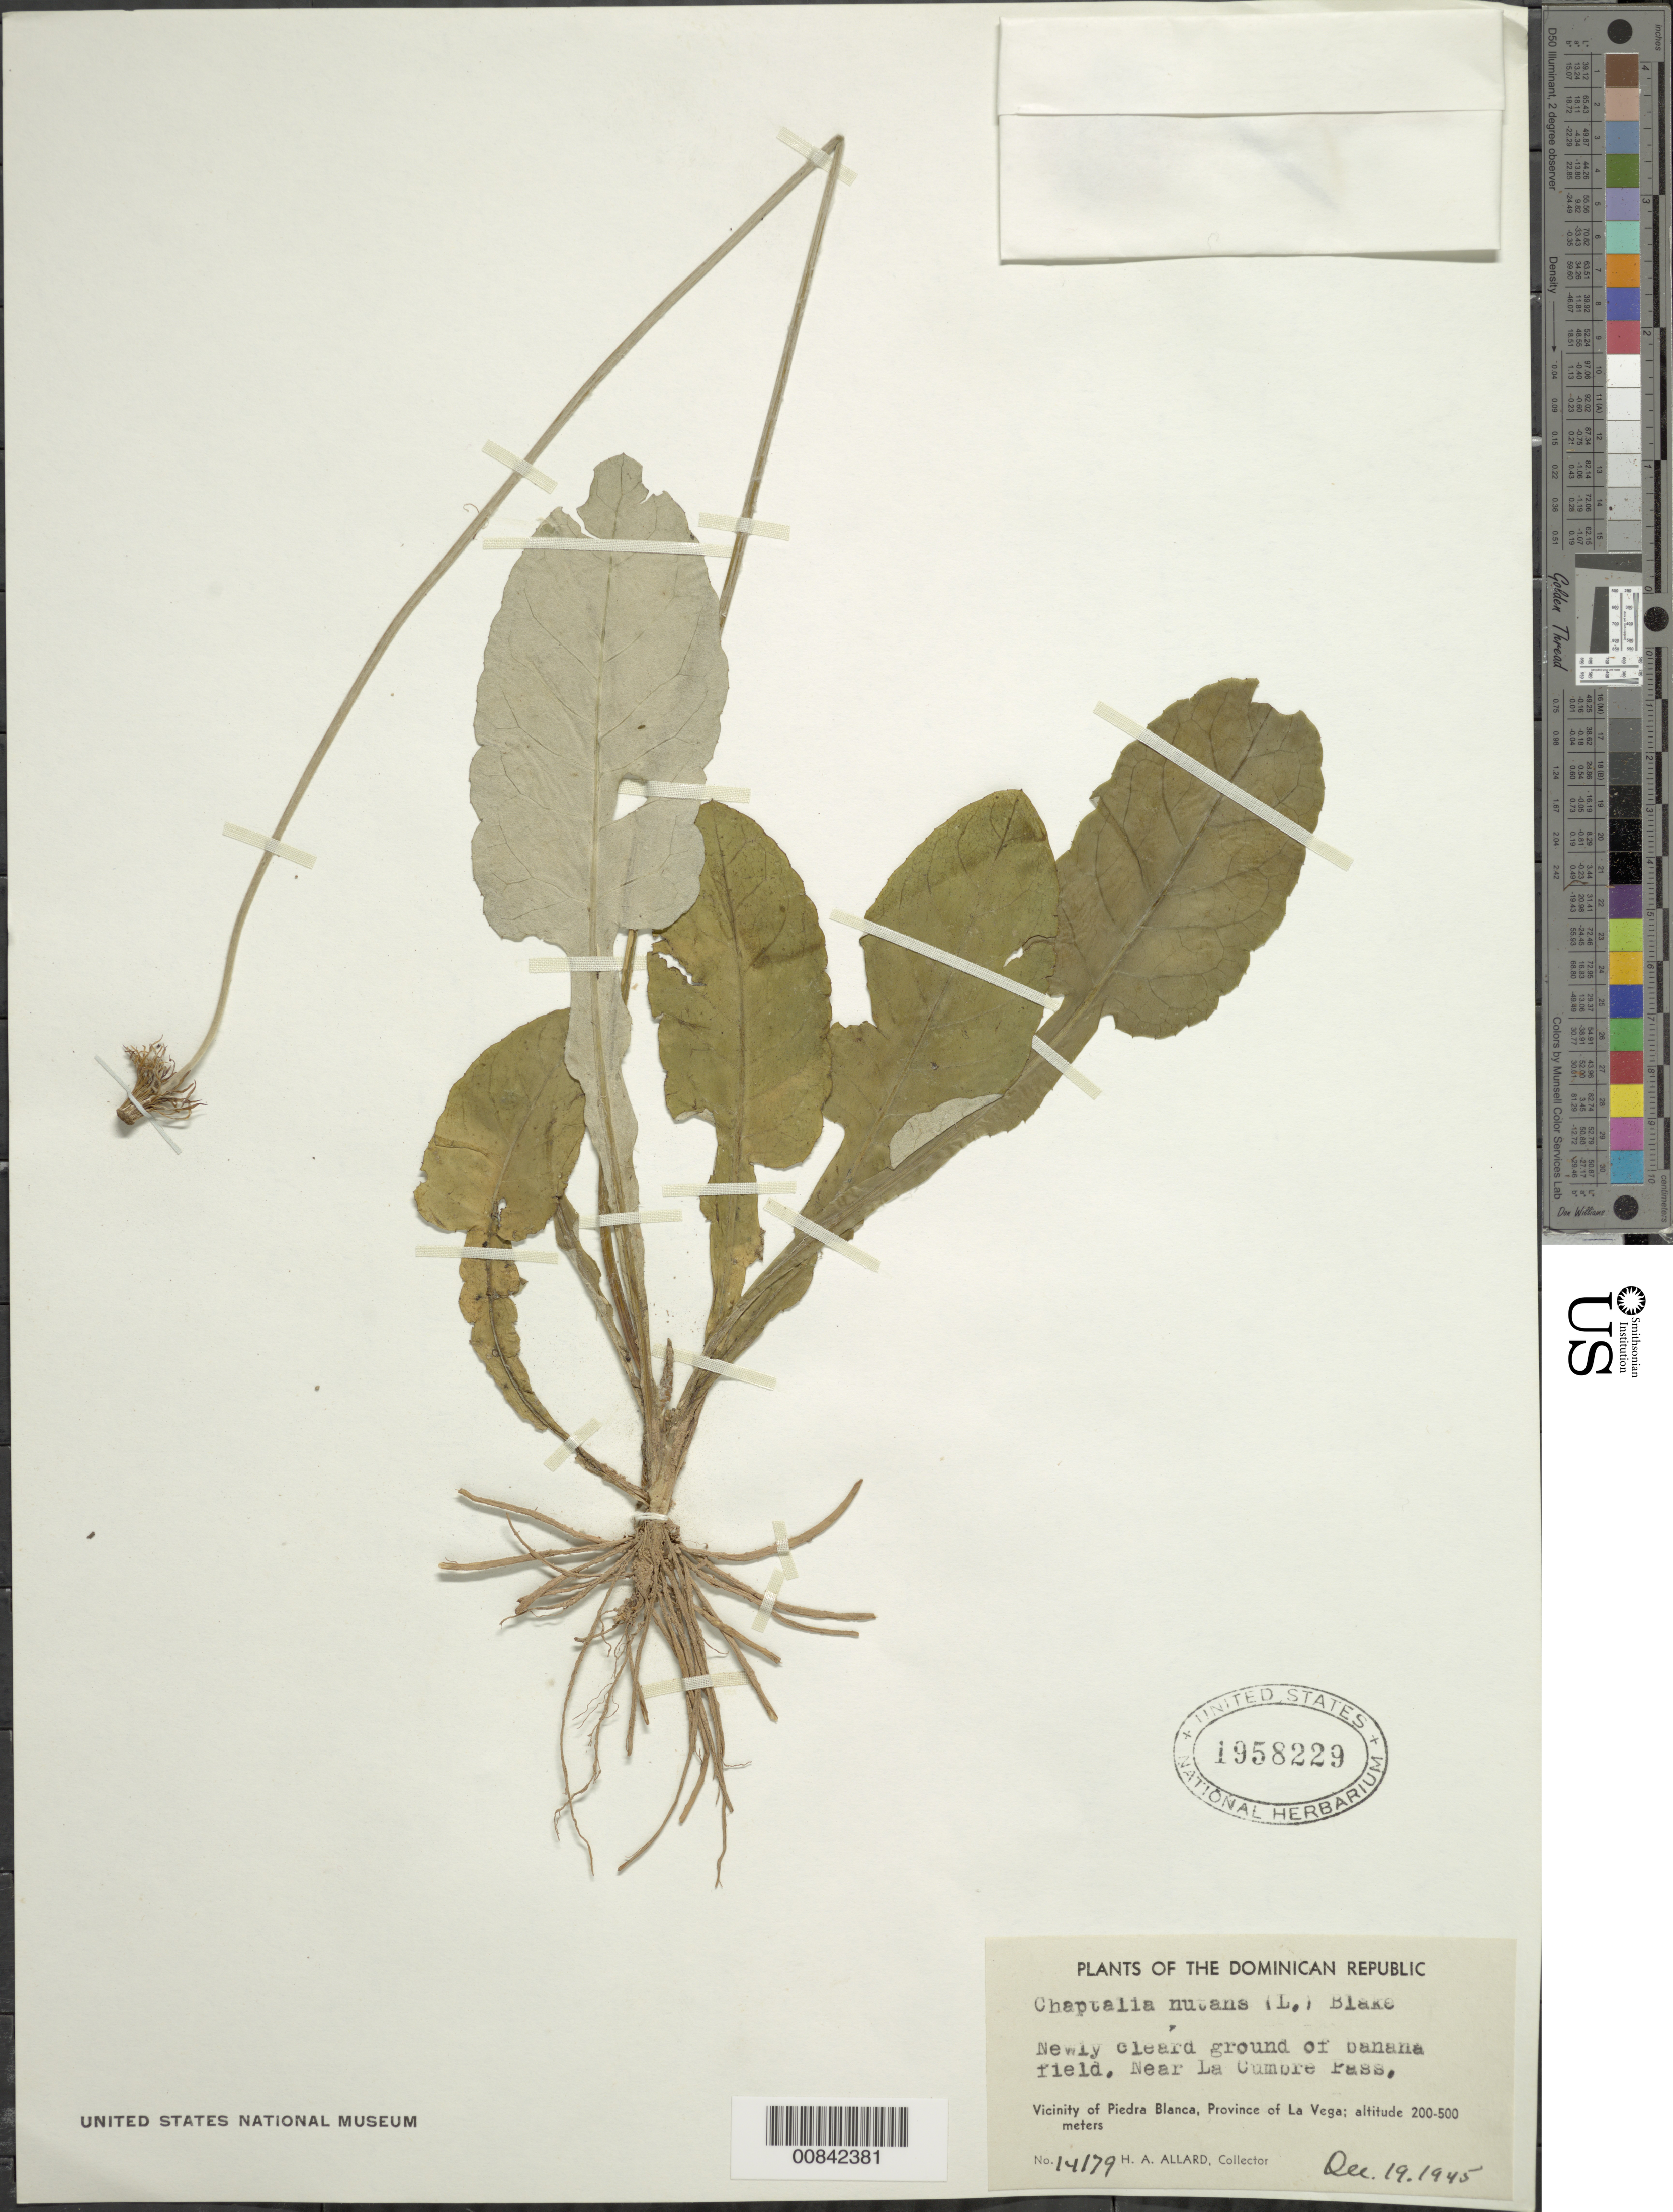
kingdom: Plantae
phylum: Tracheophyta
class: Magnoliopsida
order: Asterales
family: Asteraceae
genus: Chaptalia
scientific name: Chaptalia nutans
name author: (L.) Pol.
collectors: H. A. Allard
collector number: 14179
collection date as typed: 19 Dec 1945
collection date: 1945-12-19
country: Dominican Republic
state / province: La Vega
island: Hispaniola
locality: Vicinity of Piedra Blanca, near La Cumbre Pass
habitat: Newly cleared ground of banana field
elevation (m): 200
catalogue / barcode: US 1958229